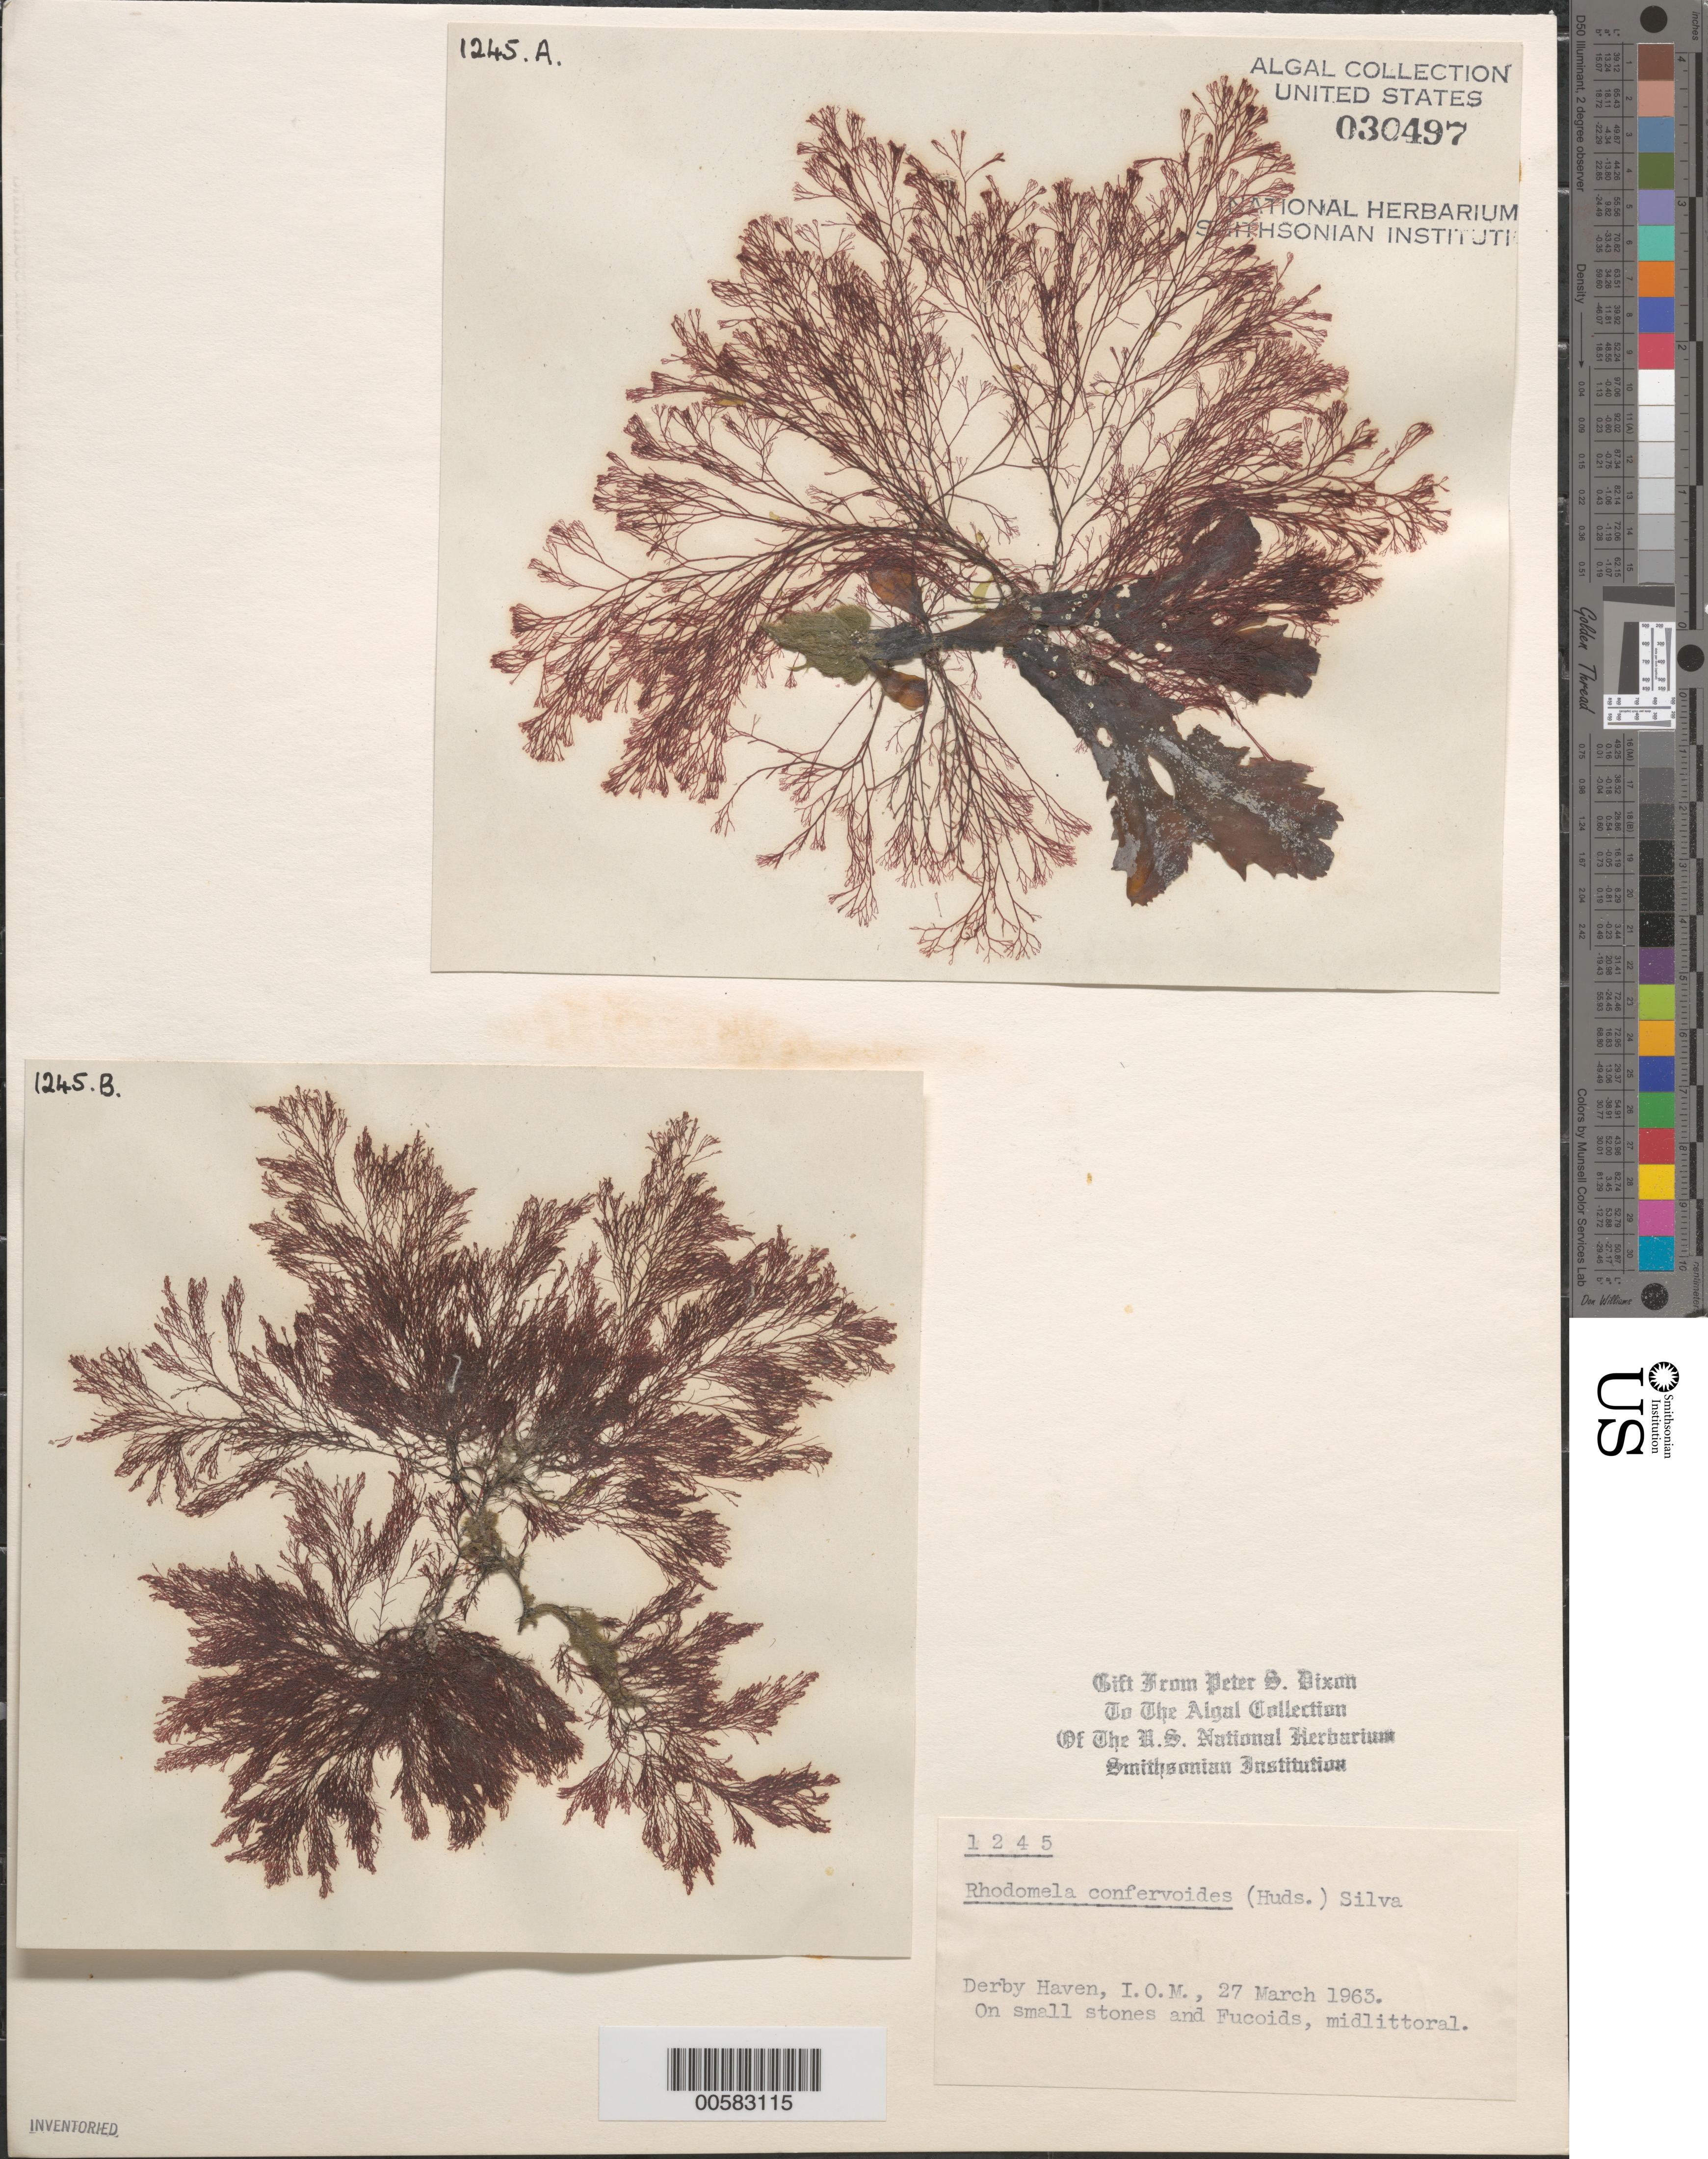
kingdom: Plantae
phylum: Rhodophyta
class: Florideophyceae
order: Ceramiales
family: Rhodomelaceae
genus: Rhodomela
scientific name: Rhodomela confervoides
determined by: Dixon, P. S.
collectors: P. S. Dixon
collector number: PSD 1245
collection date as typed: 27 Mar 1963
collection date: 1963-03-27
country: United Kingdom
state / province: England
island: Isle of Man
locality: Derby Haven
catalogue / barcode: US 30497